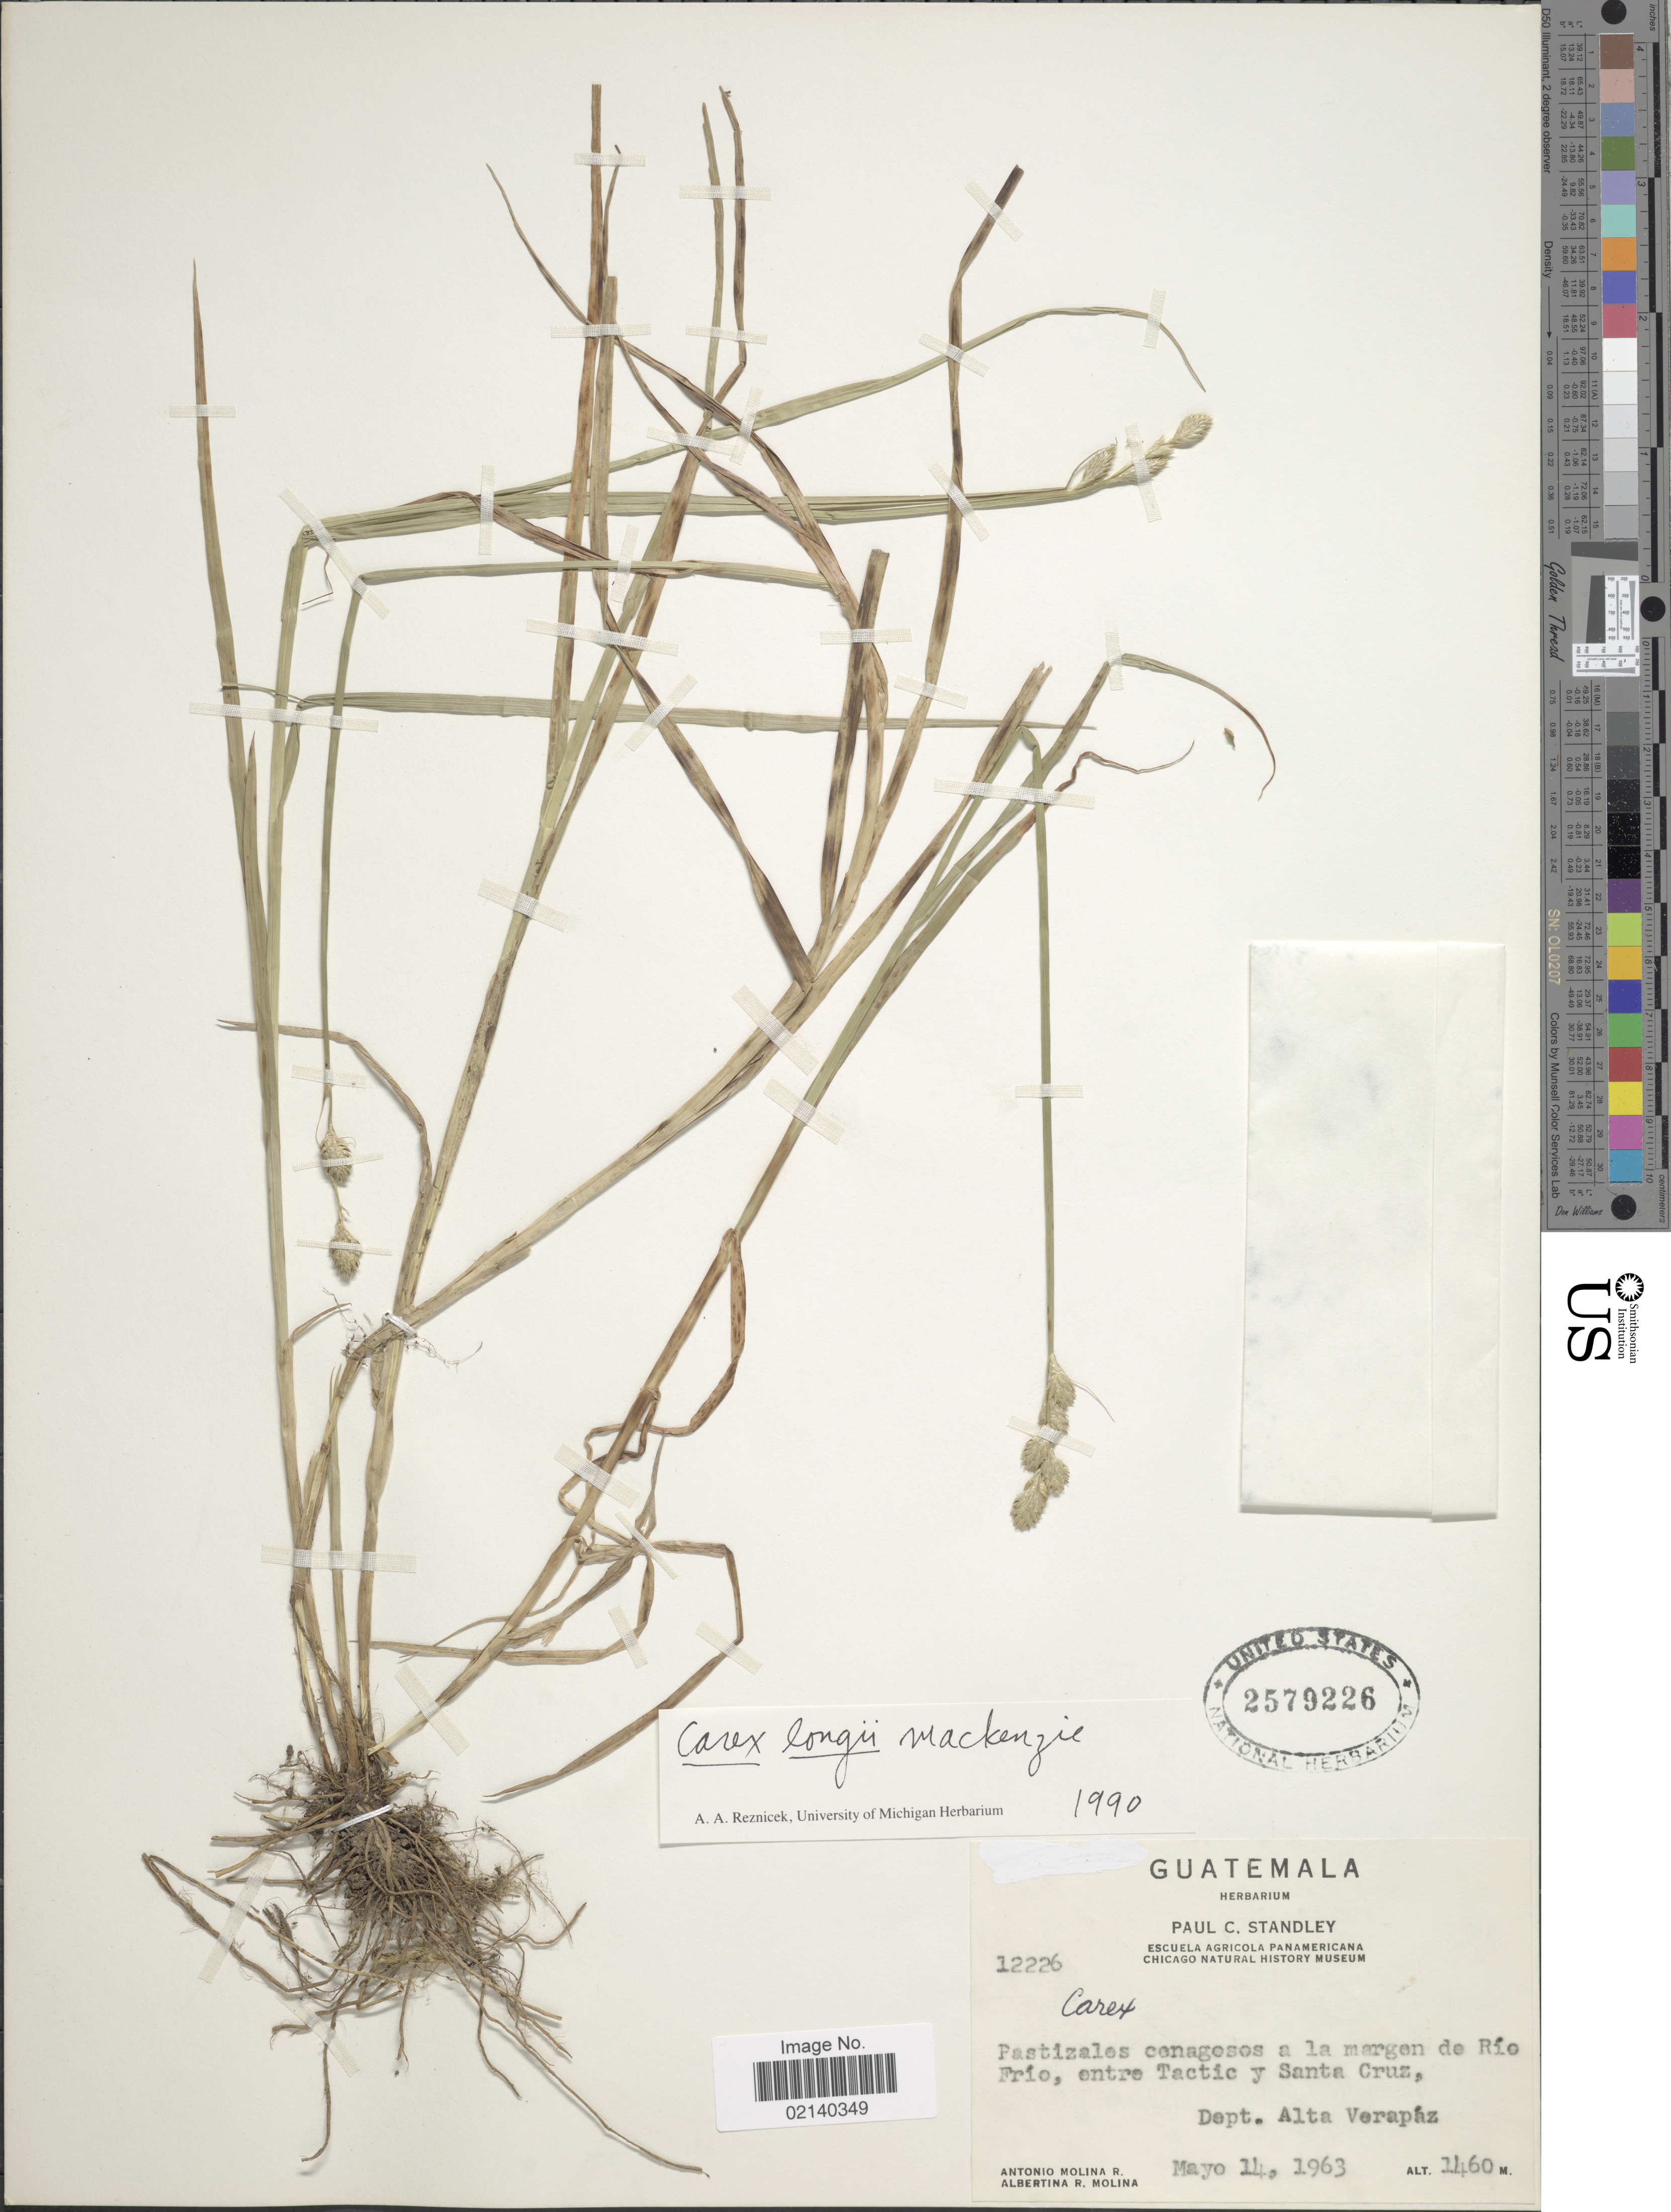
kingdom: Plantae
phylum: Tracheophyta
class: Liliopsida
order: Poales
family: Cyperaceae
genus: Carex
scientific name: Carex longii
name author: Mack.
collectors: A. Molina R. & A. R. Molina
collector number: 12226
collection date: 1963-05-14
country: Guatemala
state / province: Alta Verapaz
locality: Pastizales cenagosos a la margen de Rio Frio, entre Tactic y Santa Cruz, Dept. Alta Verapaz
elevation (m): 1460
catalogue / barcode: US 2579226